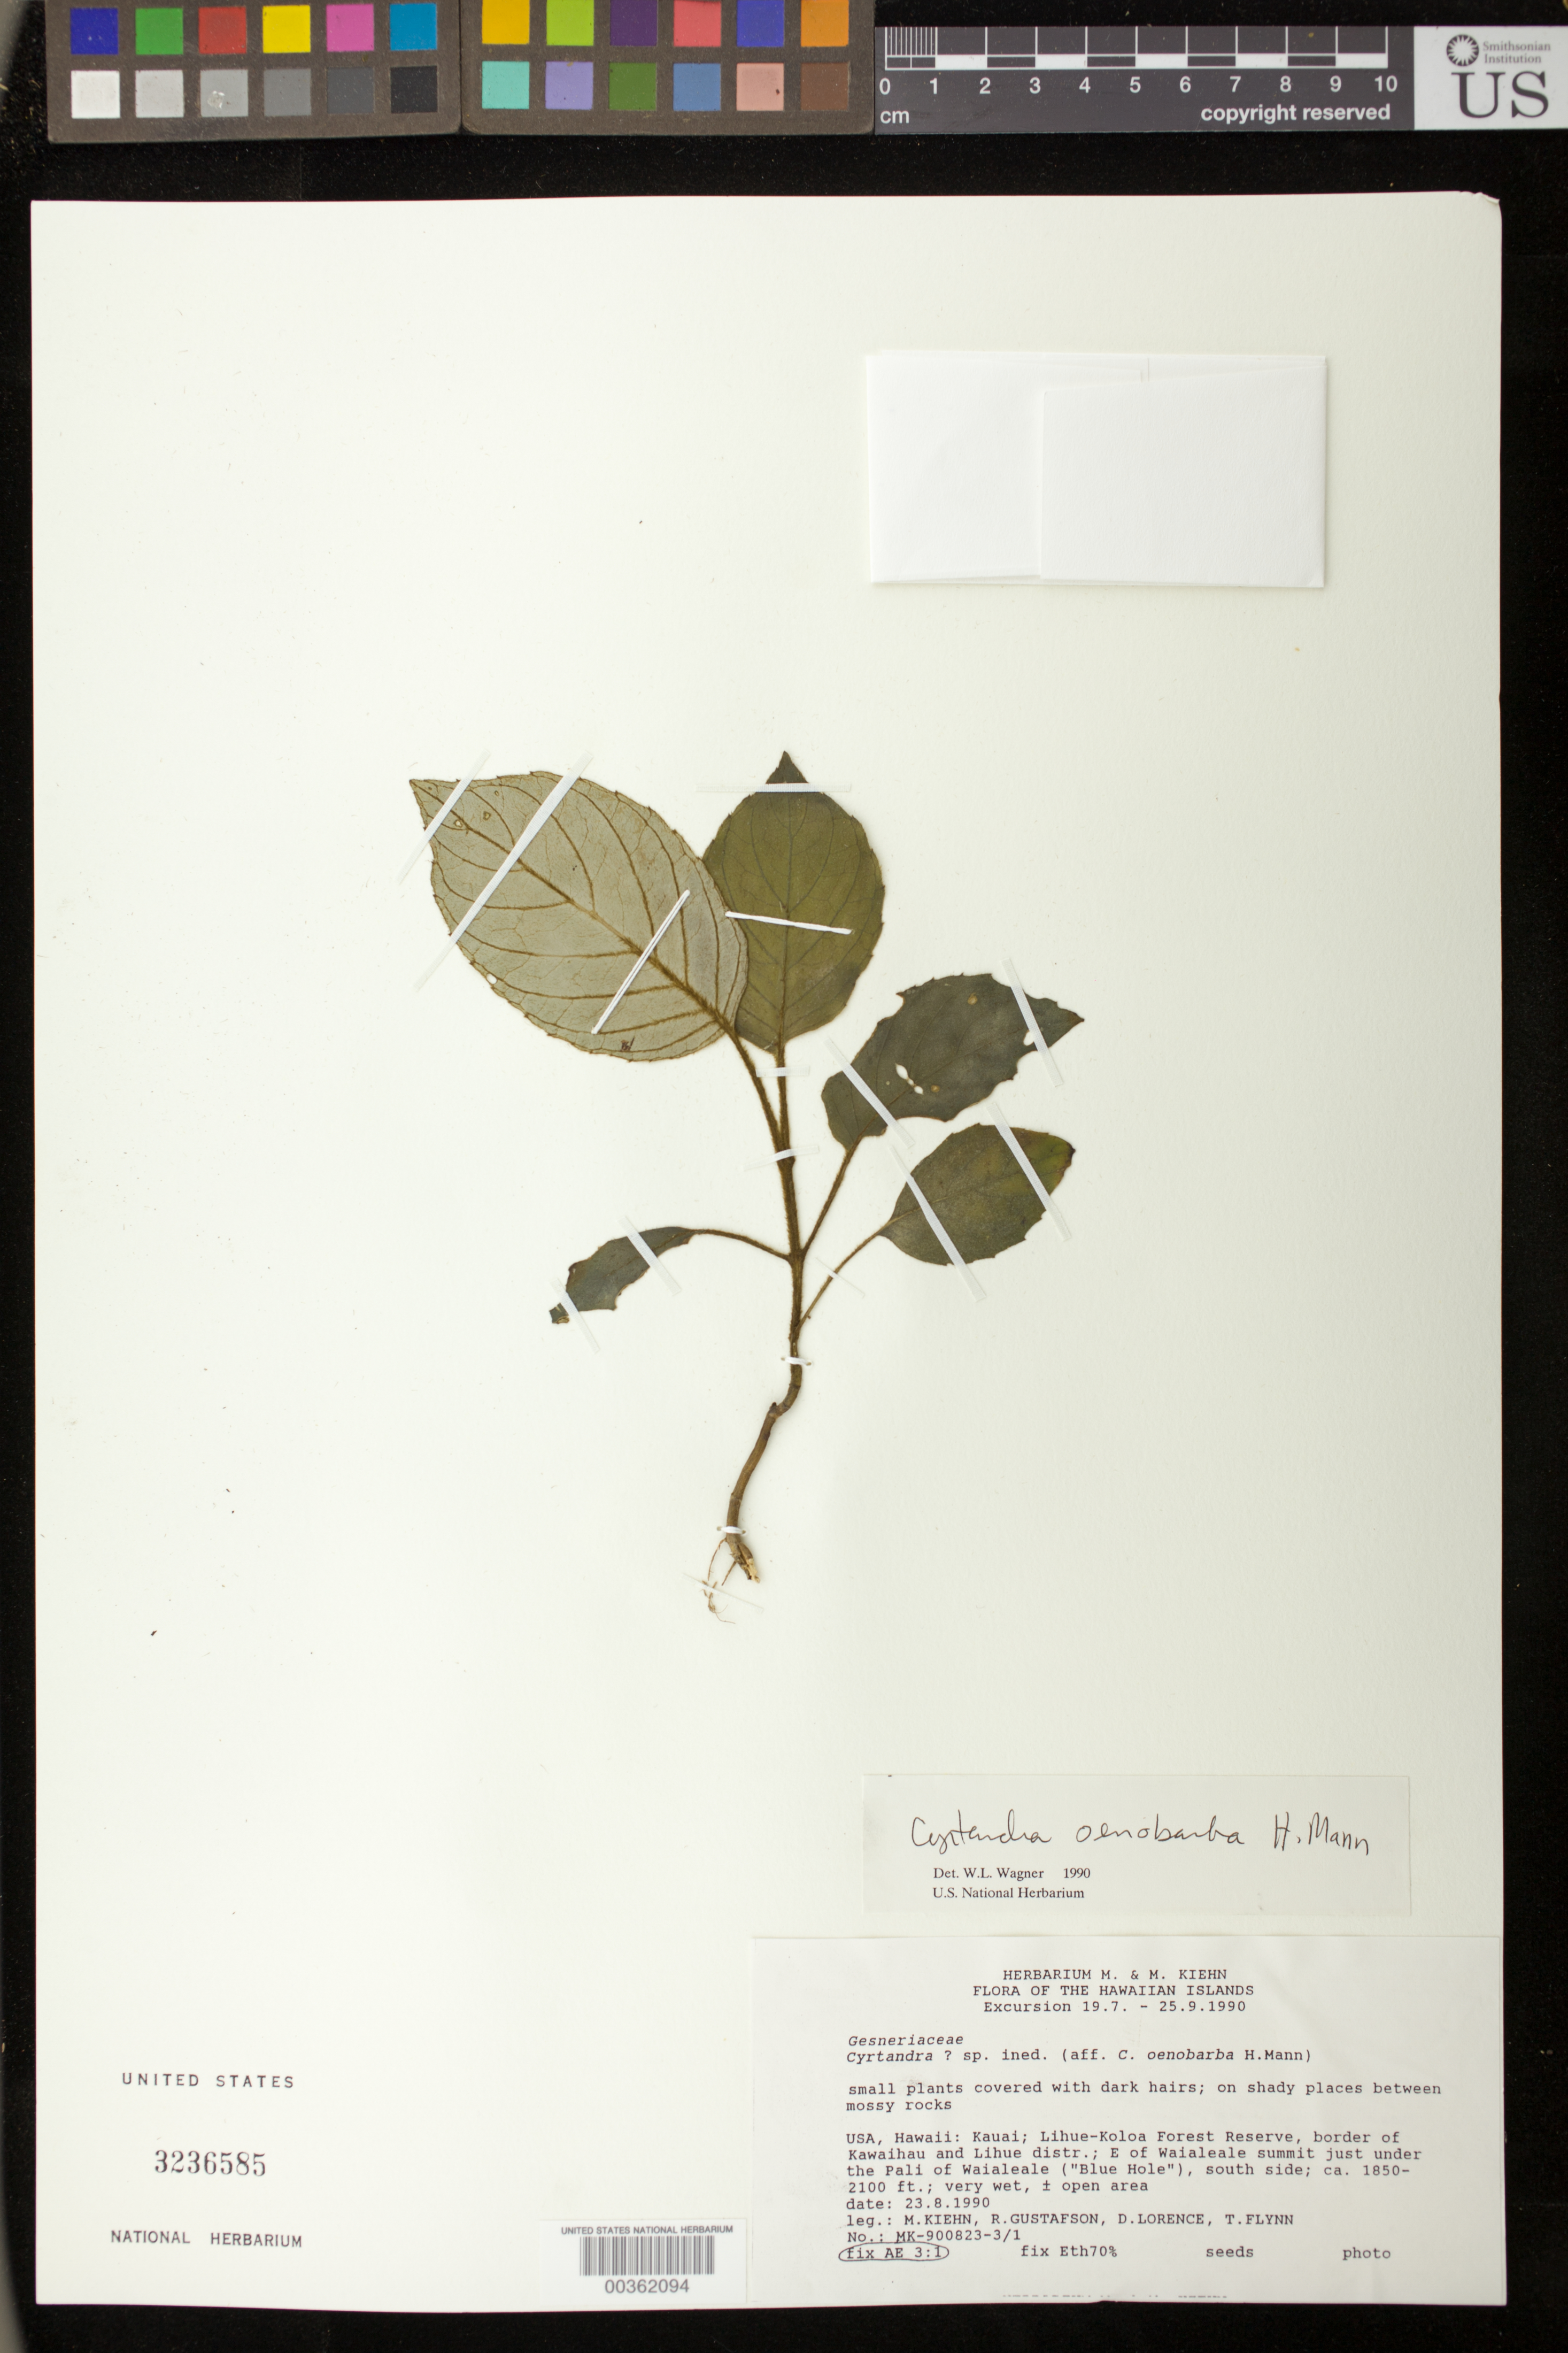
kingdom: Plantae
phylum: Tracheophyta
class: Magnoliopsida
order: Lamiales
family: Gesneriaceae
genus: Cyrtandra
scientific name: Cyrtandra oenobarba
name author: H. Mann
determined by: Wagner, W. L., (BOT), Smithsonian Institution - National Museum of Natural History (UNITED STATES)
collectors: M. Kiehn, R. Gustafson, D. Lorence & T. W. Flynn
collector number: MK- 900823 -3/1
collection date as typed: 23 Aug 1990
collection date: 1990-08-23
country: United States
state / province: Hawaii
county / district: Kauai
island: Kaua'i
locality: Kauai co., Lihue-koloa forest reserve, border of kawaihau and lihue distr.; e of waialeale summit just under pali of waialeale, s side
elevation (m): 564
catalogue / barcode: US 3236585